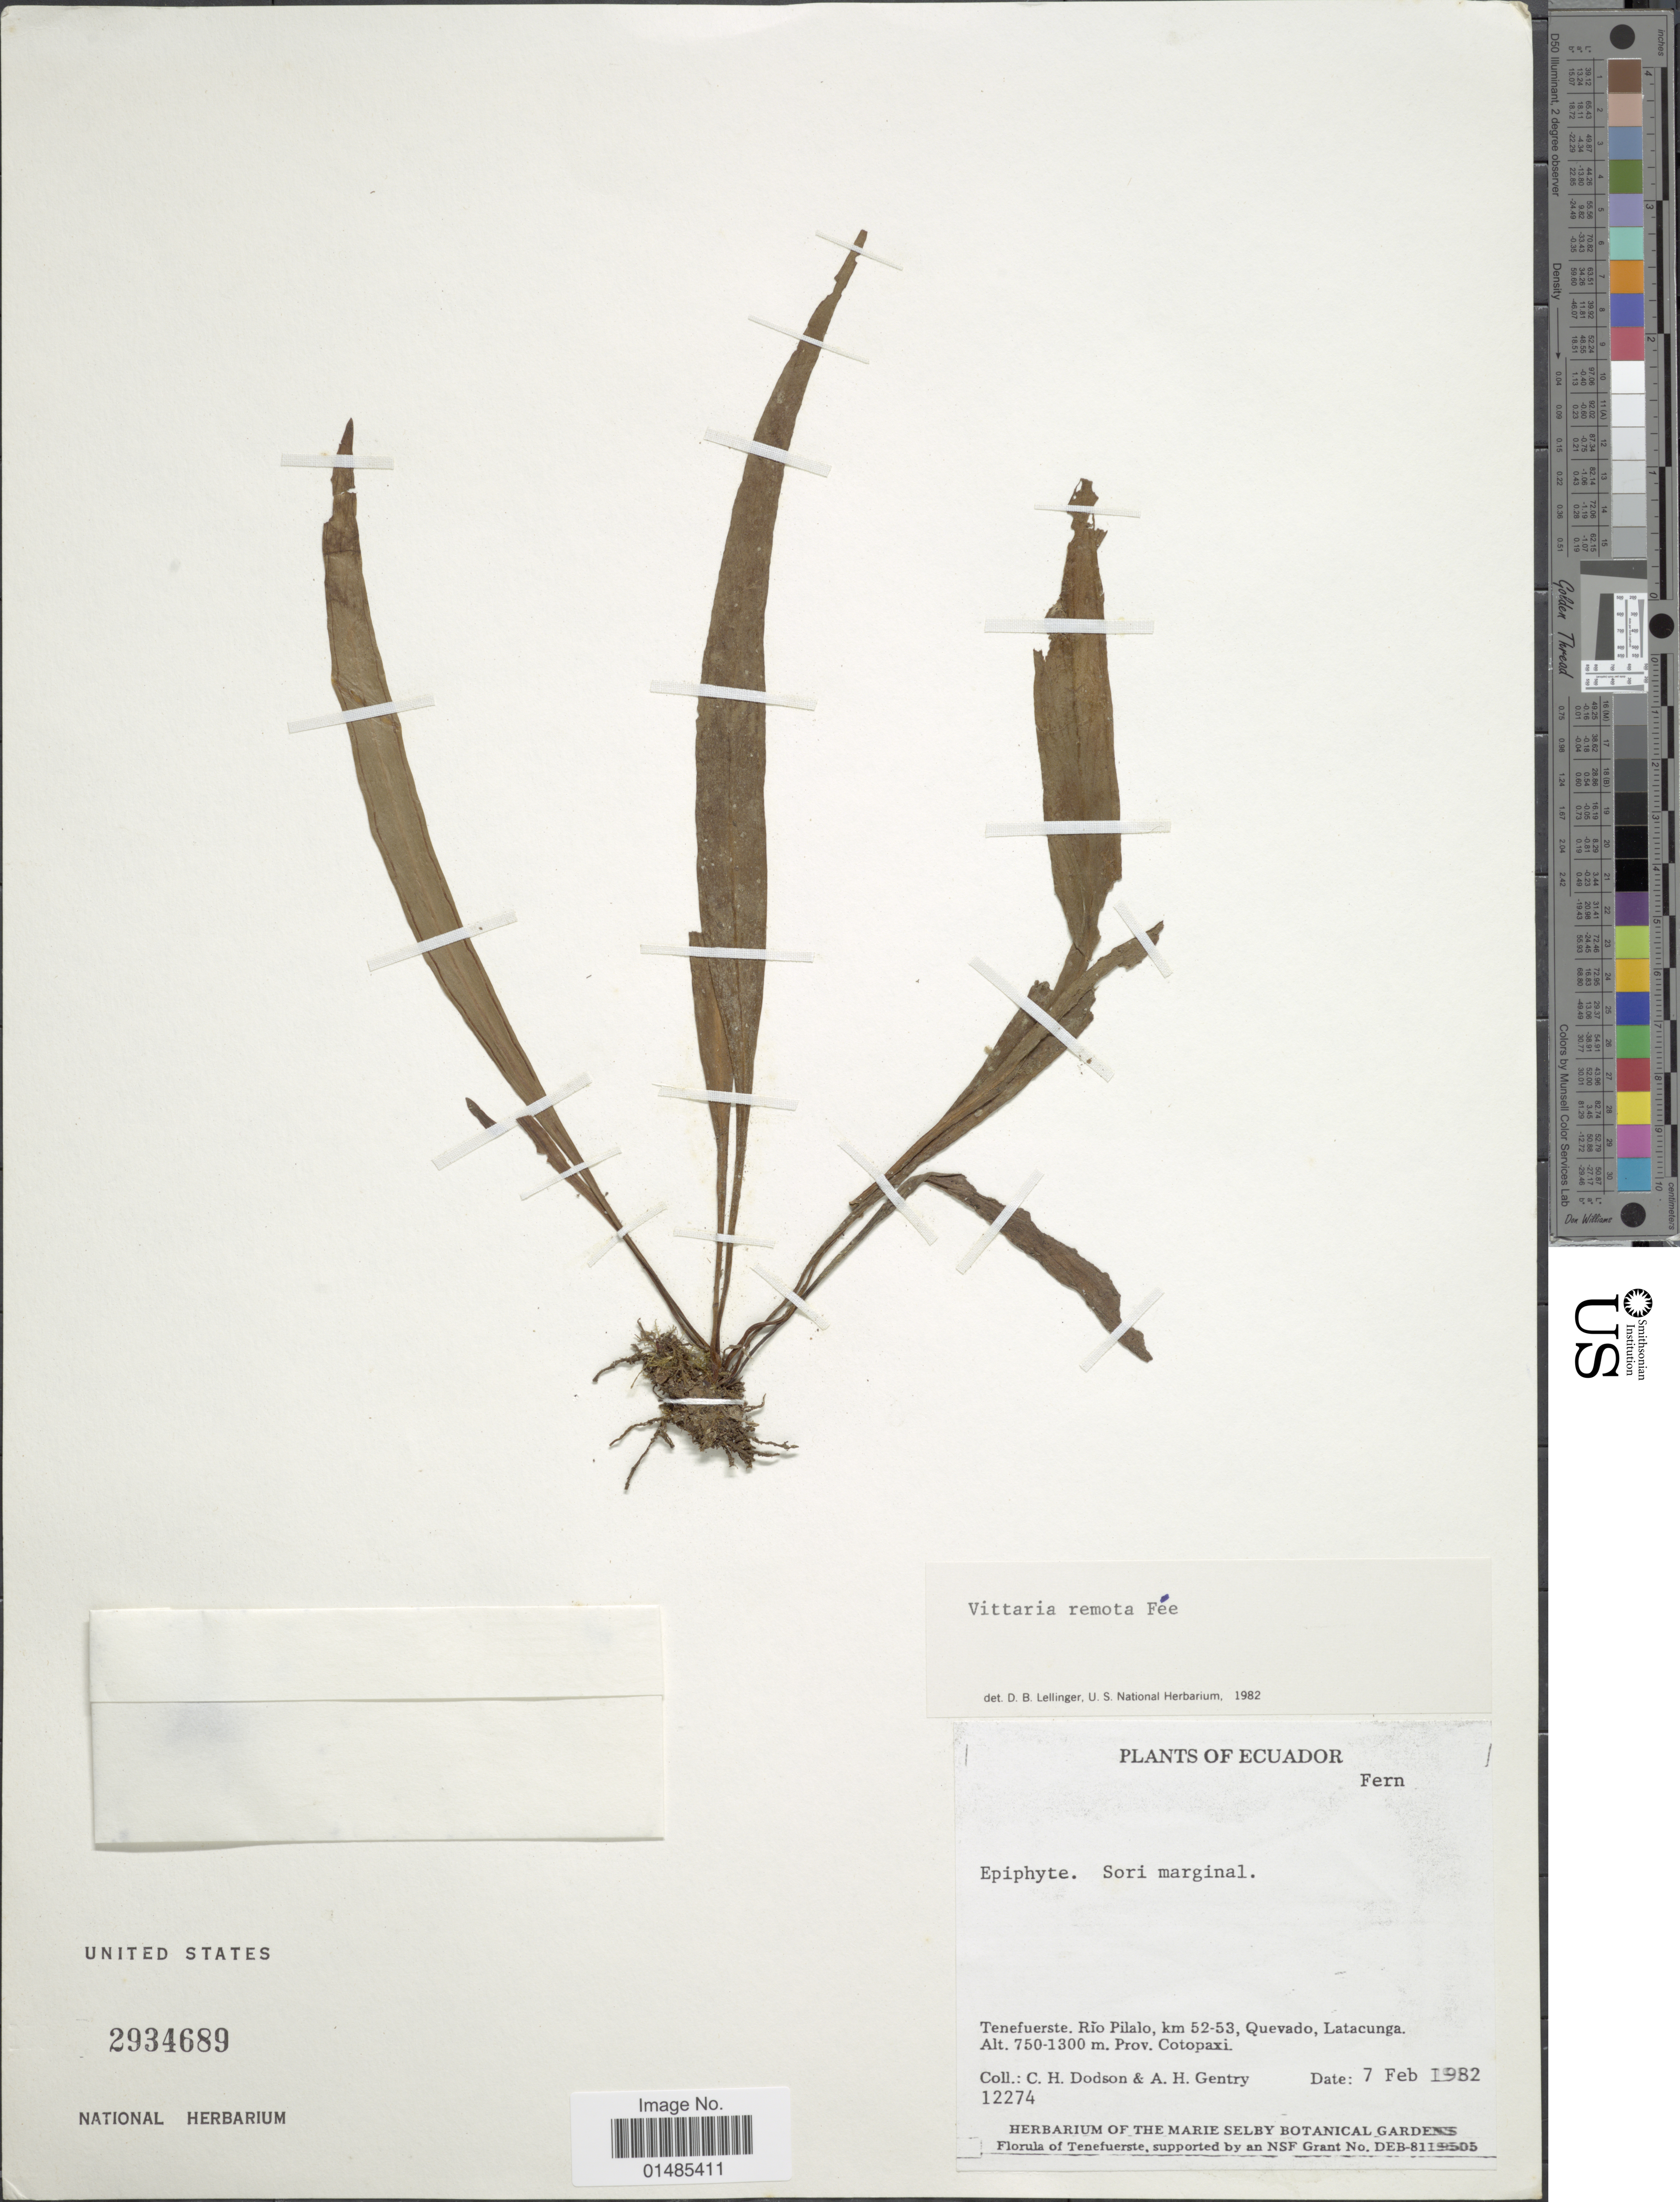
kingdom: Plantae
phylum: Tracheophyta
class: Polypodiopsida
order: Polypodiales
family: Pteridaceae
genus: Radiovittaria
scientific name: Radiovittaria remota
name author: (Fée) E.H. Crane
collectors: C. H. Dodson & A. H. Gentry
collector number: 12274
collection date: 1982-02-07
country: Ecuador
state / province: Cotopaxi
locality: Tenefuerste. Río Pilalo, km 52-53, Quevado, Latacunga.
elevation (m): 750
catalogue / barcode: US 2934689